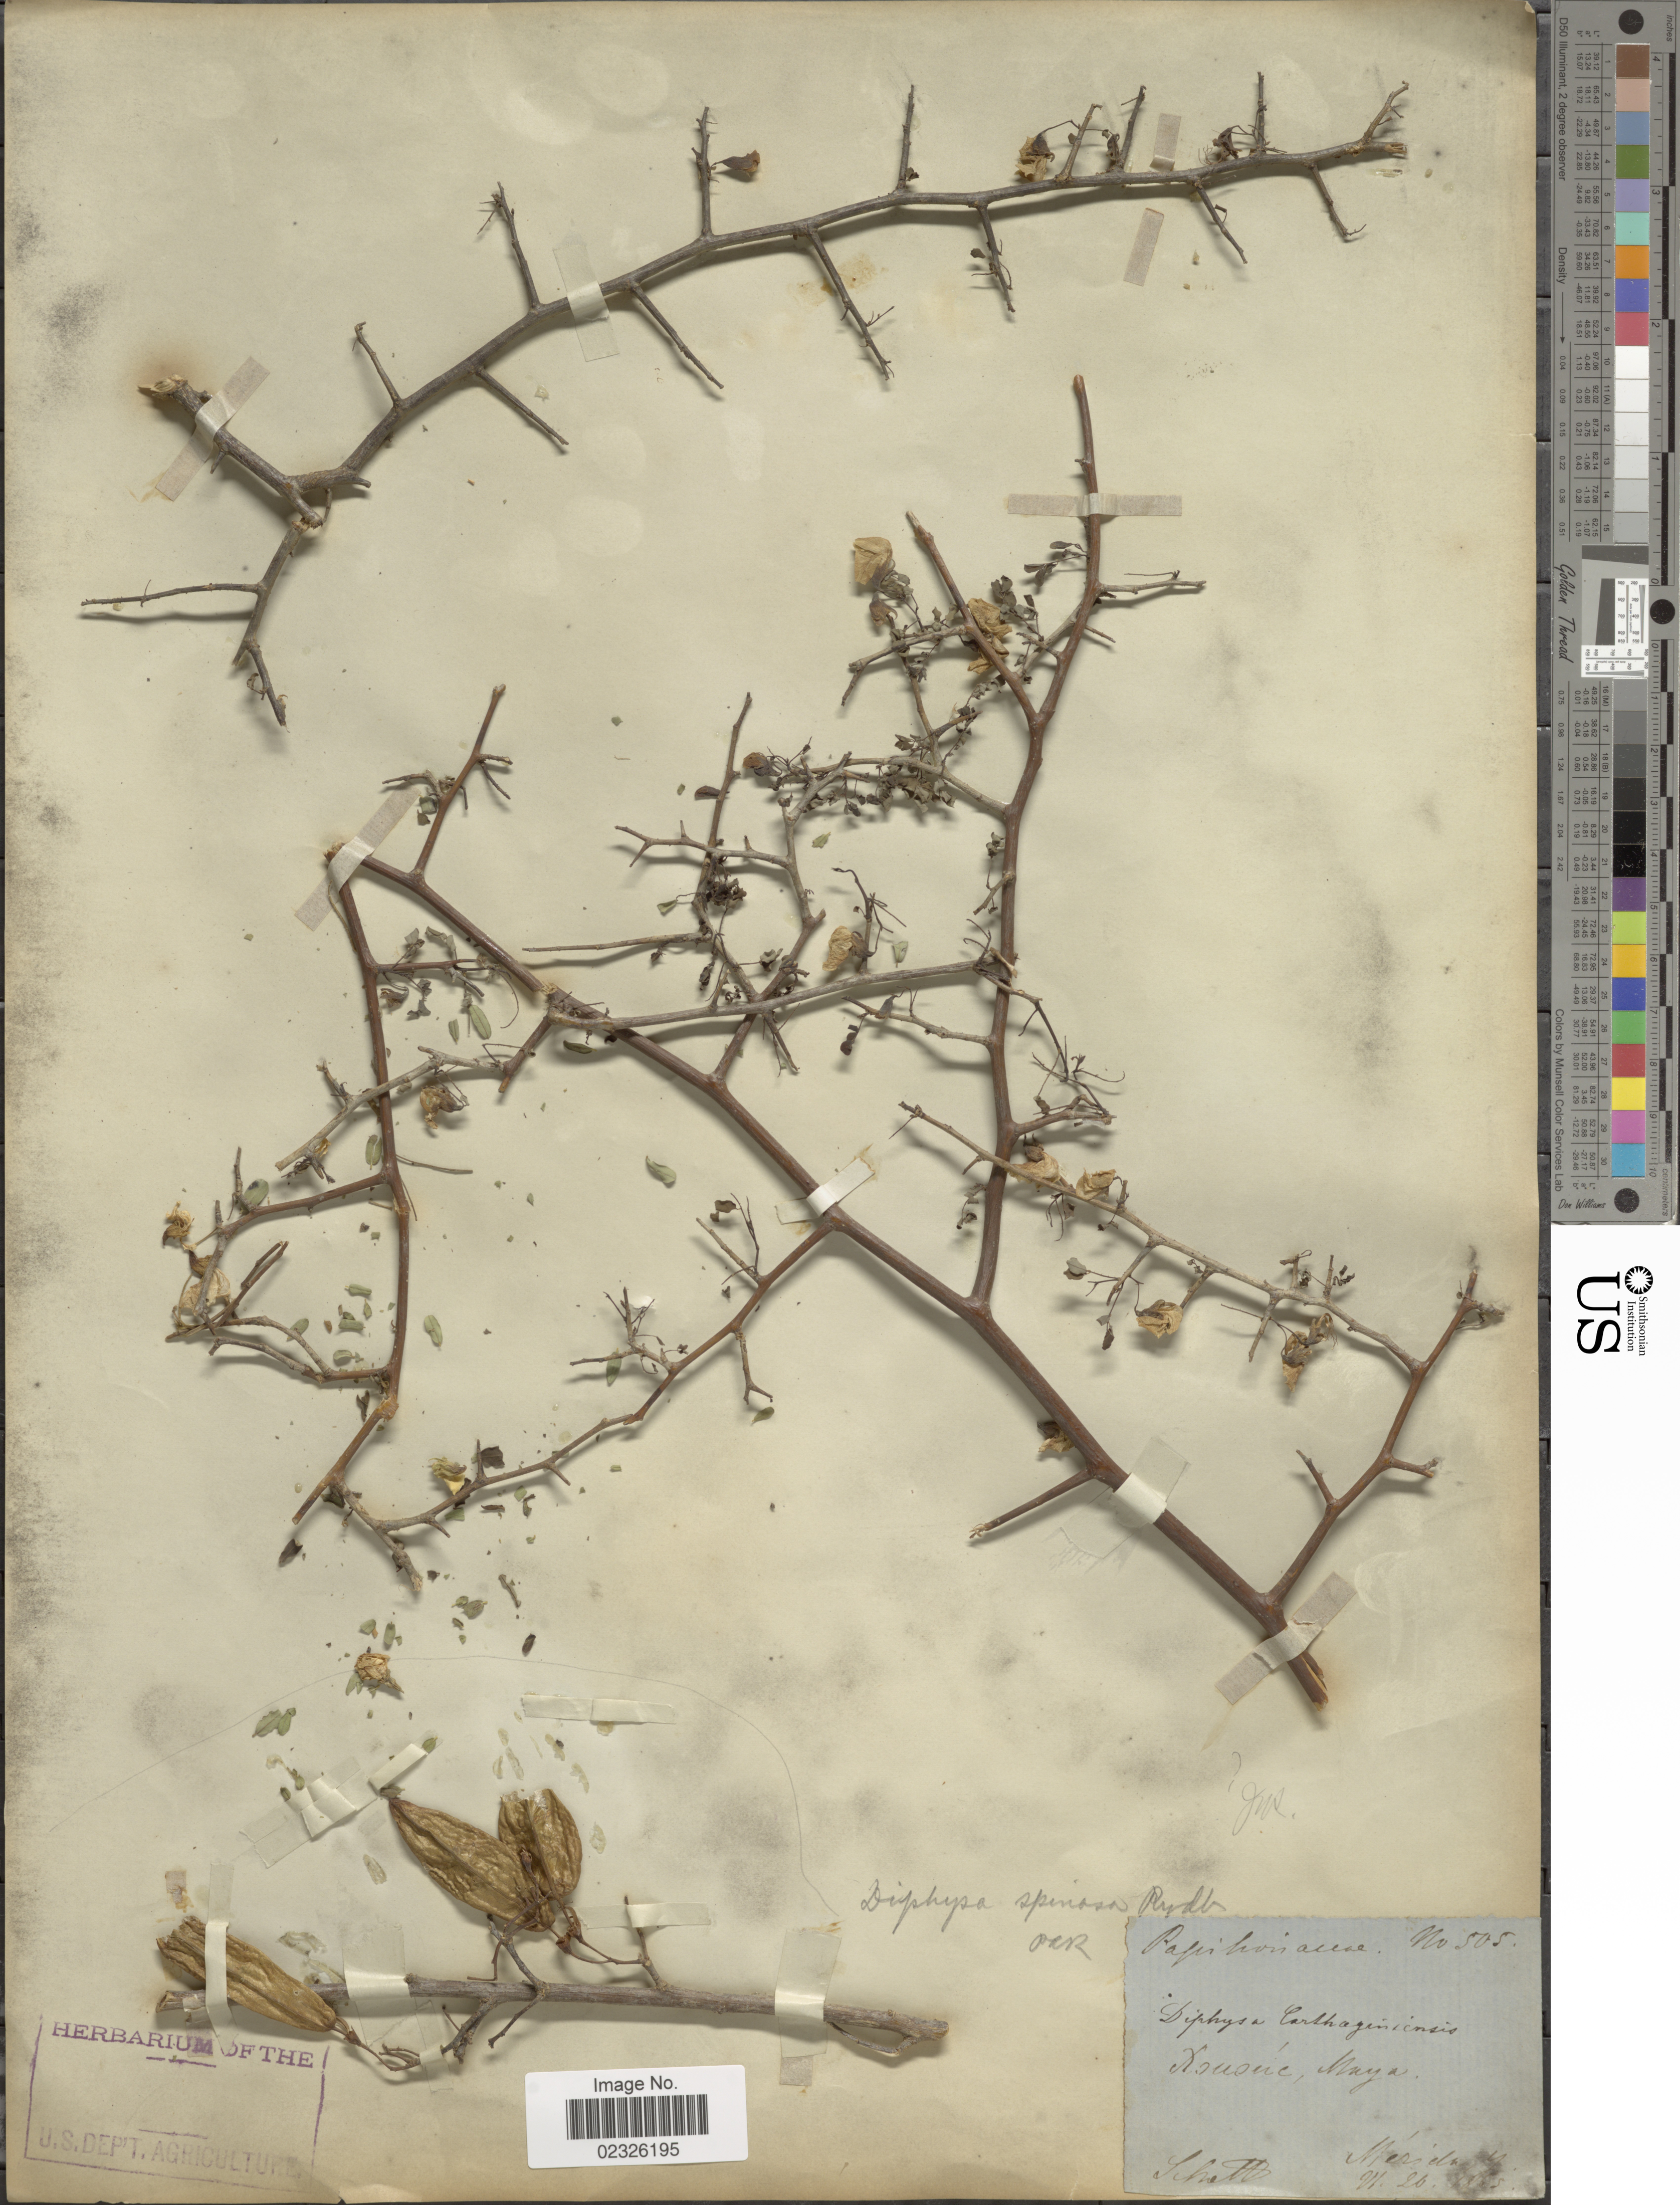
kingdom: Plantae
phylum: Tracheophyta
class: Magnoliopsida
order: Fabales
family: Fabaceae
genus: Diphysa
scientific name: Diphysa spinosa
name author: Rydb.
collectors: Schott, --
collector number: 505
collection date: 1865-06-26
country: Mexico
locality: Mérida.